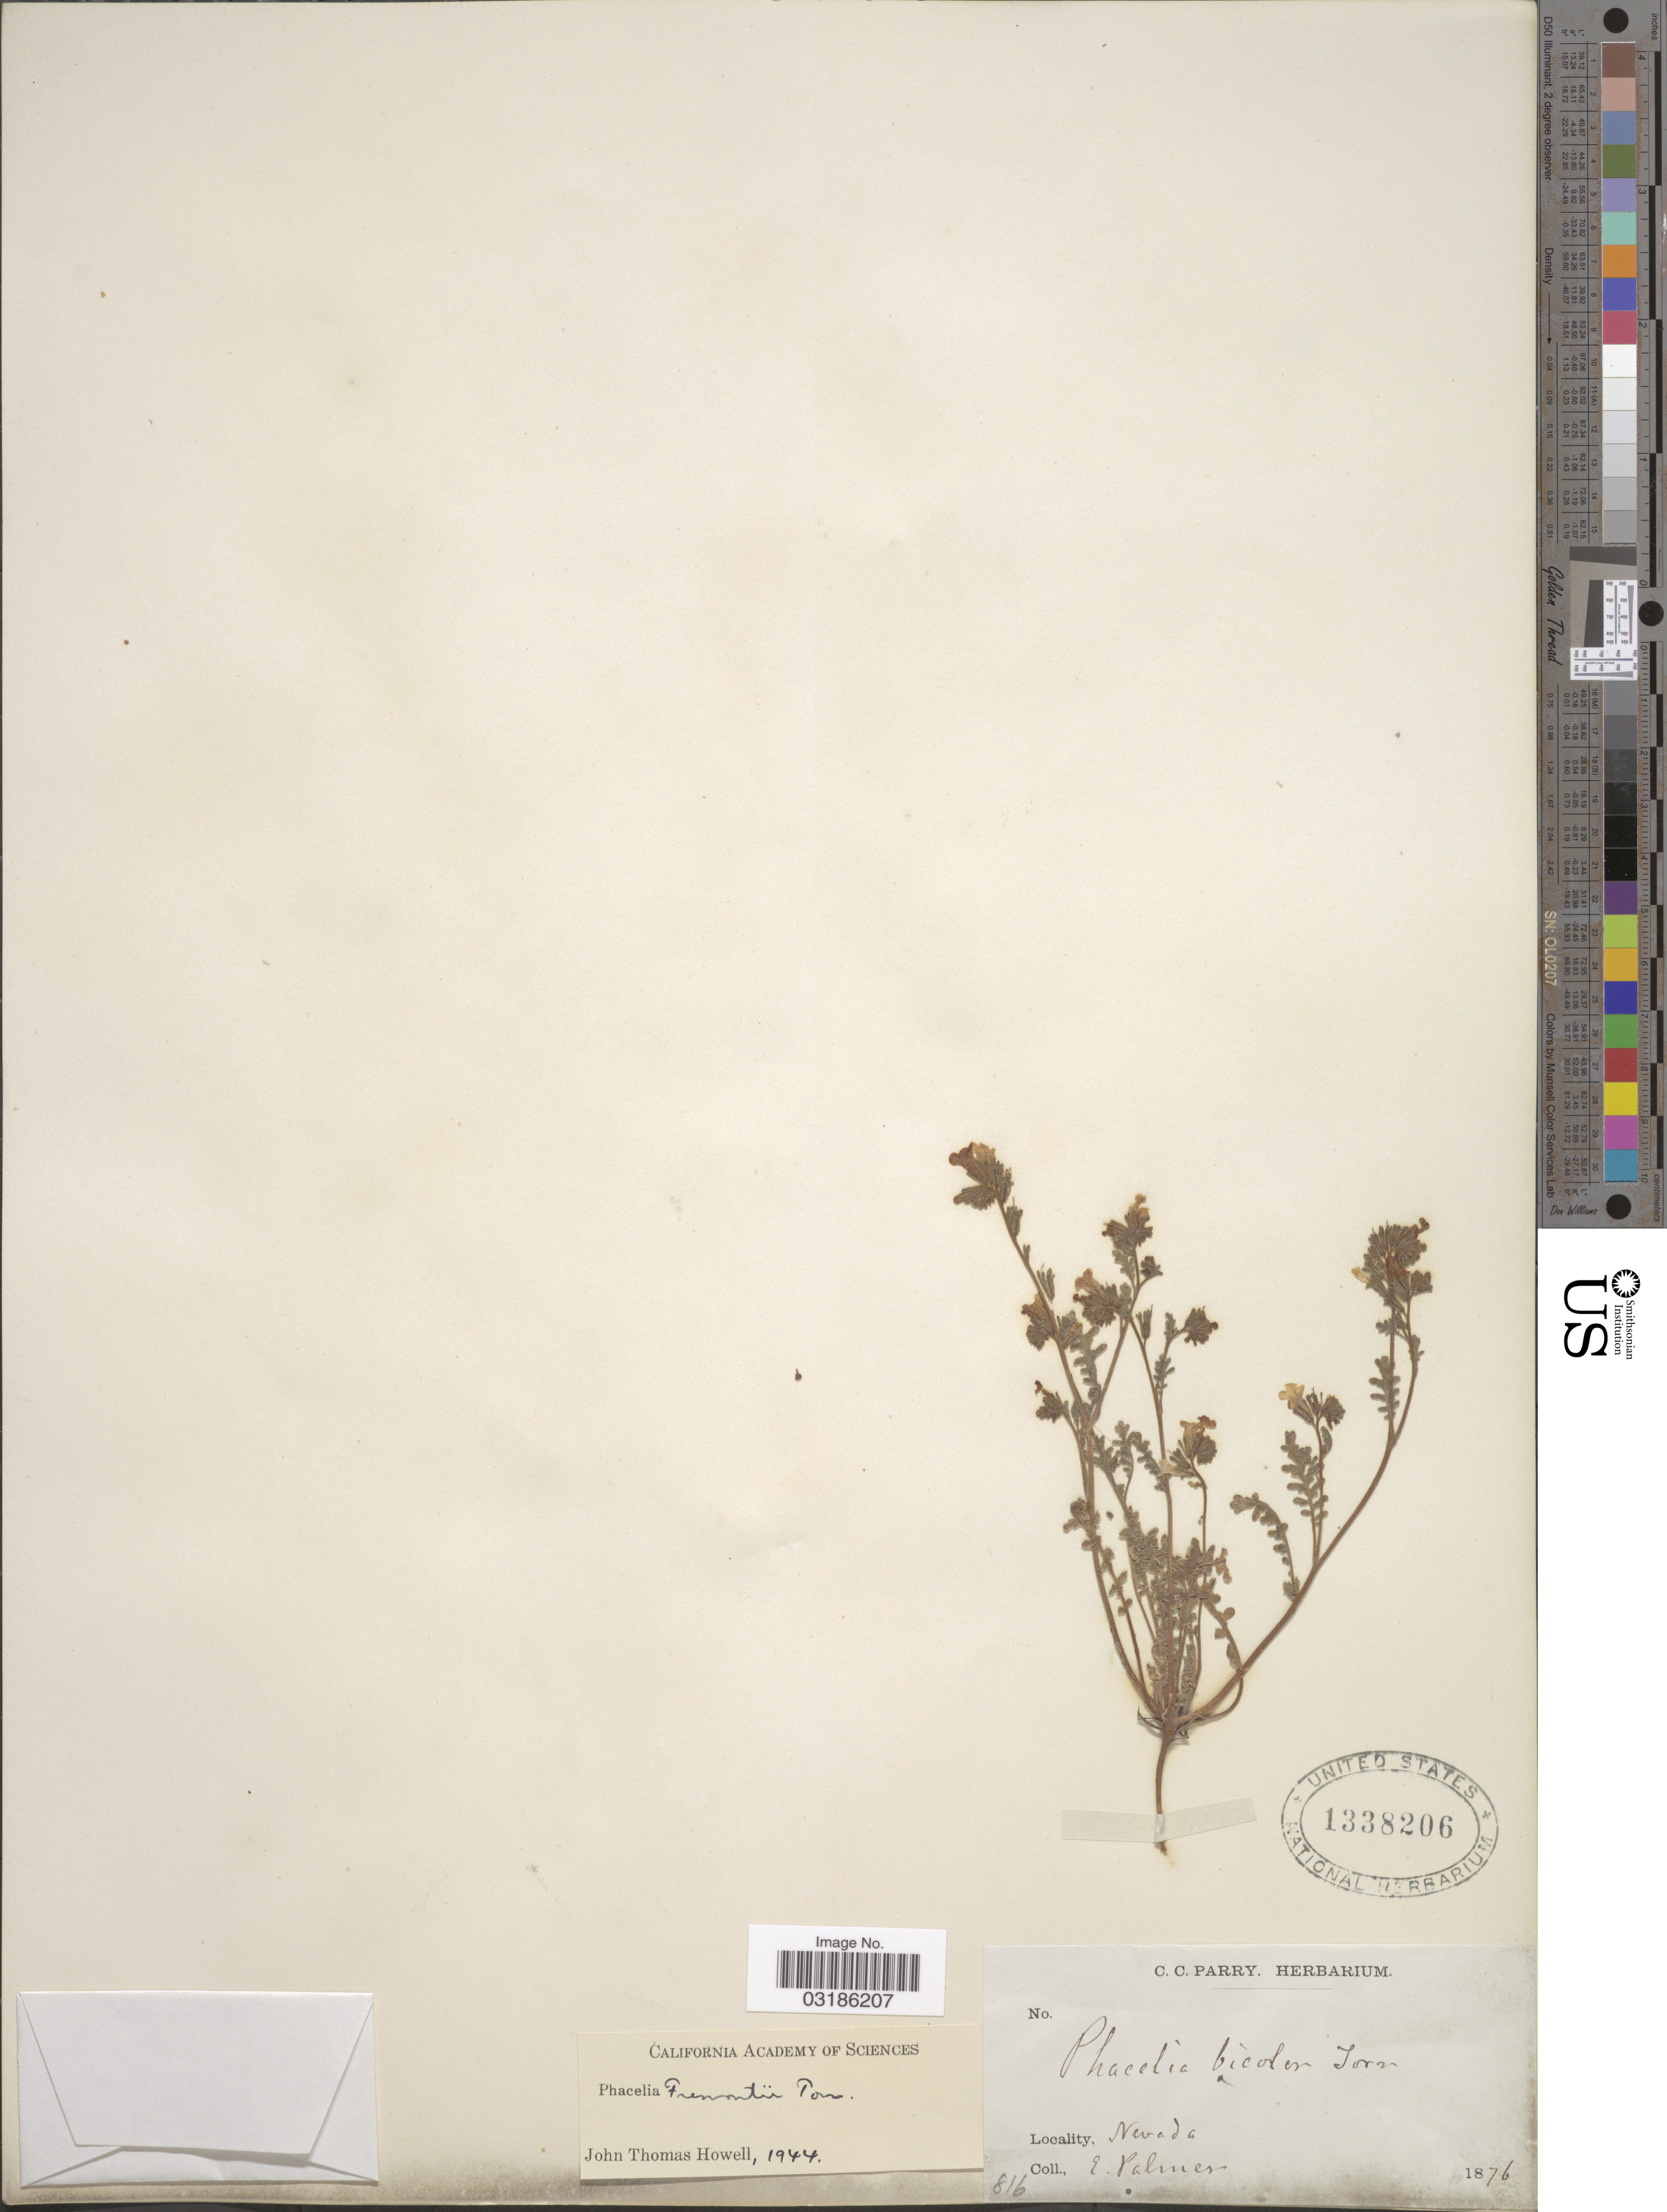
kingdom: Plantae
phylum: Tracheophyta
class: Magnoliopsida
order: Boraginales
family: Hydrophyllaceae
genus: Phacelia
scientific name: Phacelia fremontii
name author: Torr.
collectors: E. Palmer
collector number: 816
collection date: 1876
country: United States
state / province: Nevada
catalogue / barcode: US 1338206